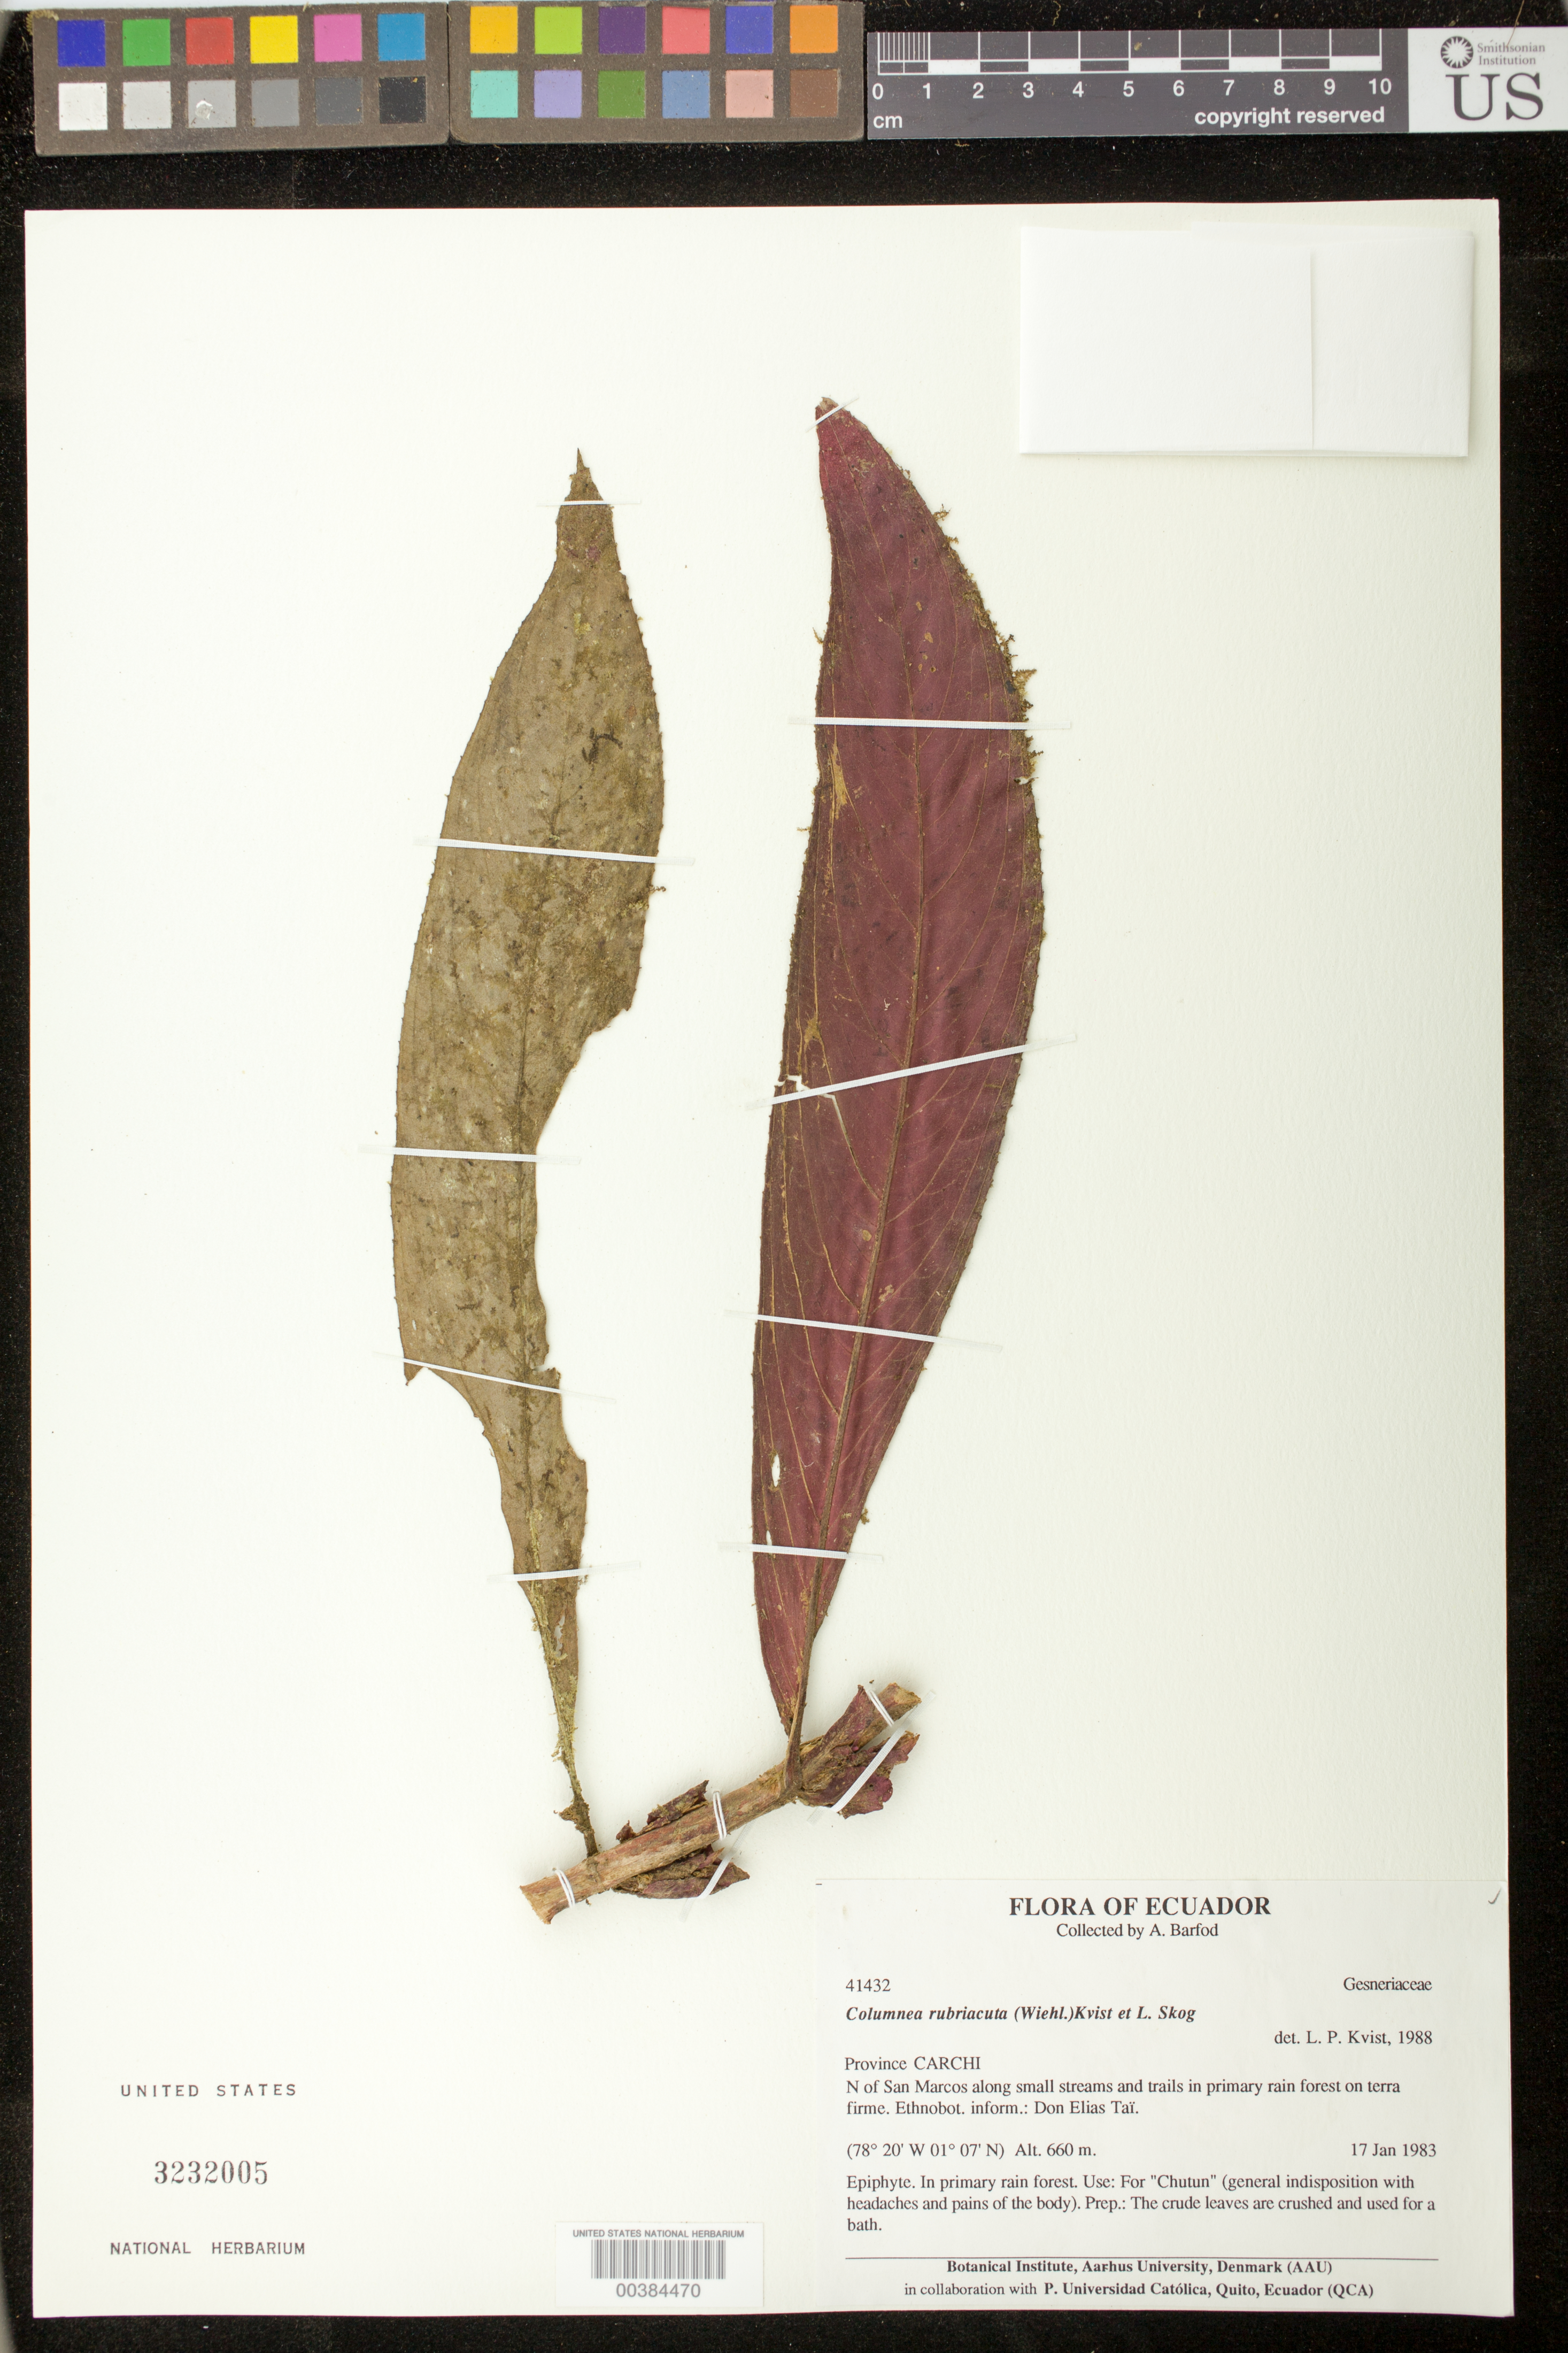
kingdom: Plantae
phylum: Tracheophyta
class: Magnoliopsida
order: Lamiales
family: Gesneriaceae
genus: Columnea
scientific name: Columnea rubriacuta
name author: (Wiehler) L.P. Kvist & L.E. Skog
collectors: A. Barfod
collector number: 41432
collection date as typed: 17 Jan 1983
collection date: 1983-01-17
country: Ecuador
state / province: Carchi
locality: N of San Marcos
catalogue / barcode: US 323005